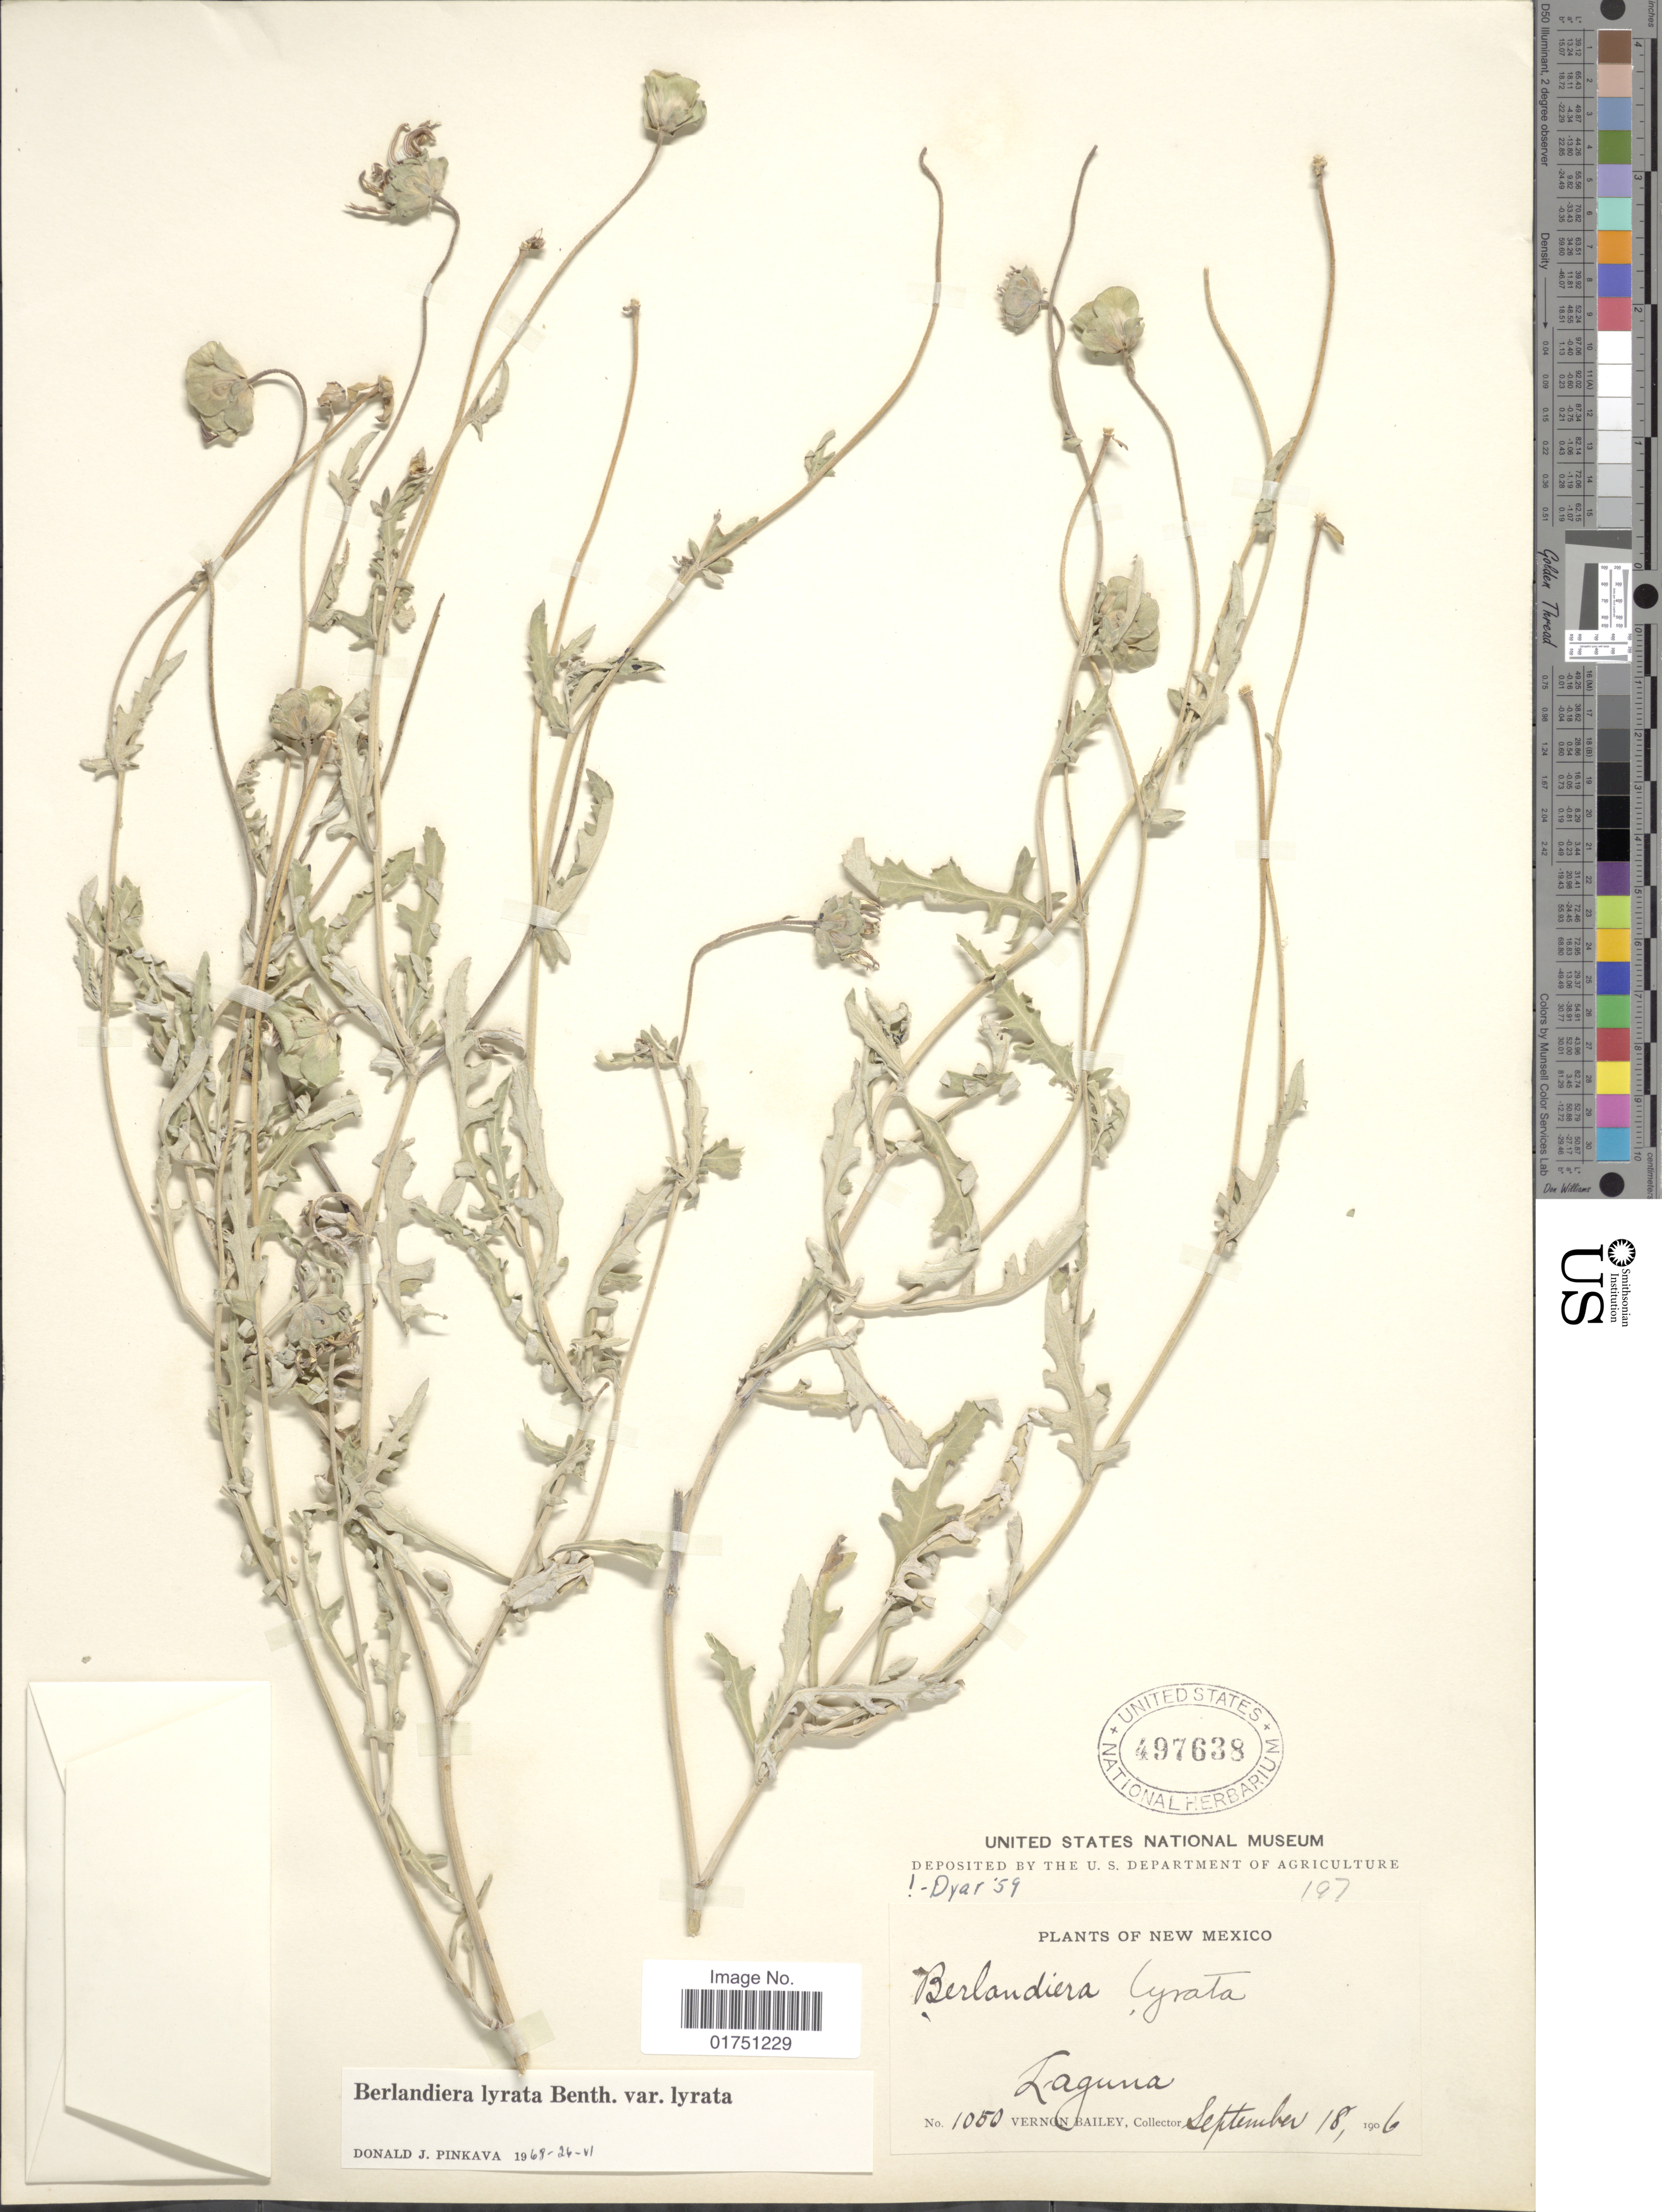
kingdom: Plantae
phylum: Tracheophyta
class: Magnoliopsida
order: Asterales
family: Asteraceae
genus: Berlandiera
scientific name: Berlandiera lyrata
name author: Benth.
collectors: V. O. Bailey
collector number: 1050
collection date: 1906-09-18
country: United States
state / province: New Mexico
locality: Laguna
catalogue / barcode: US 497638